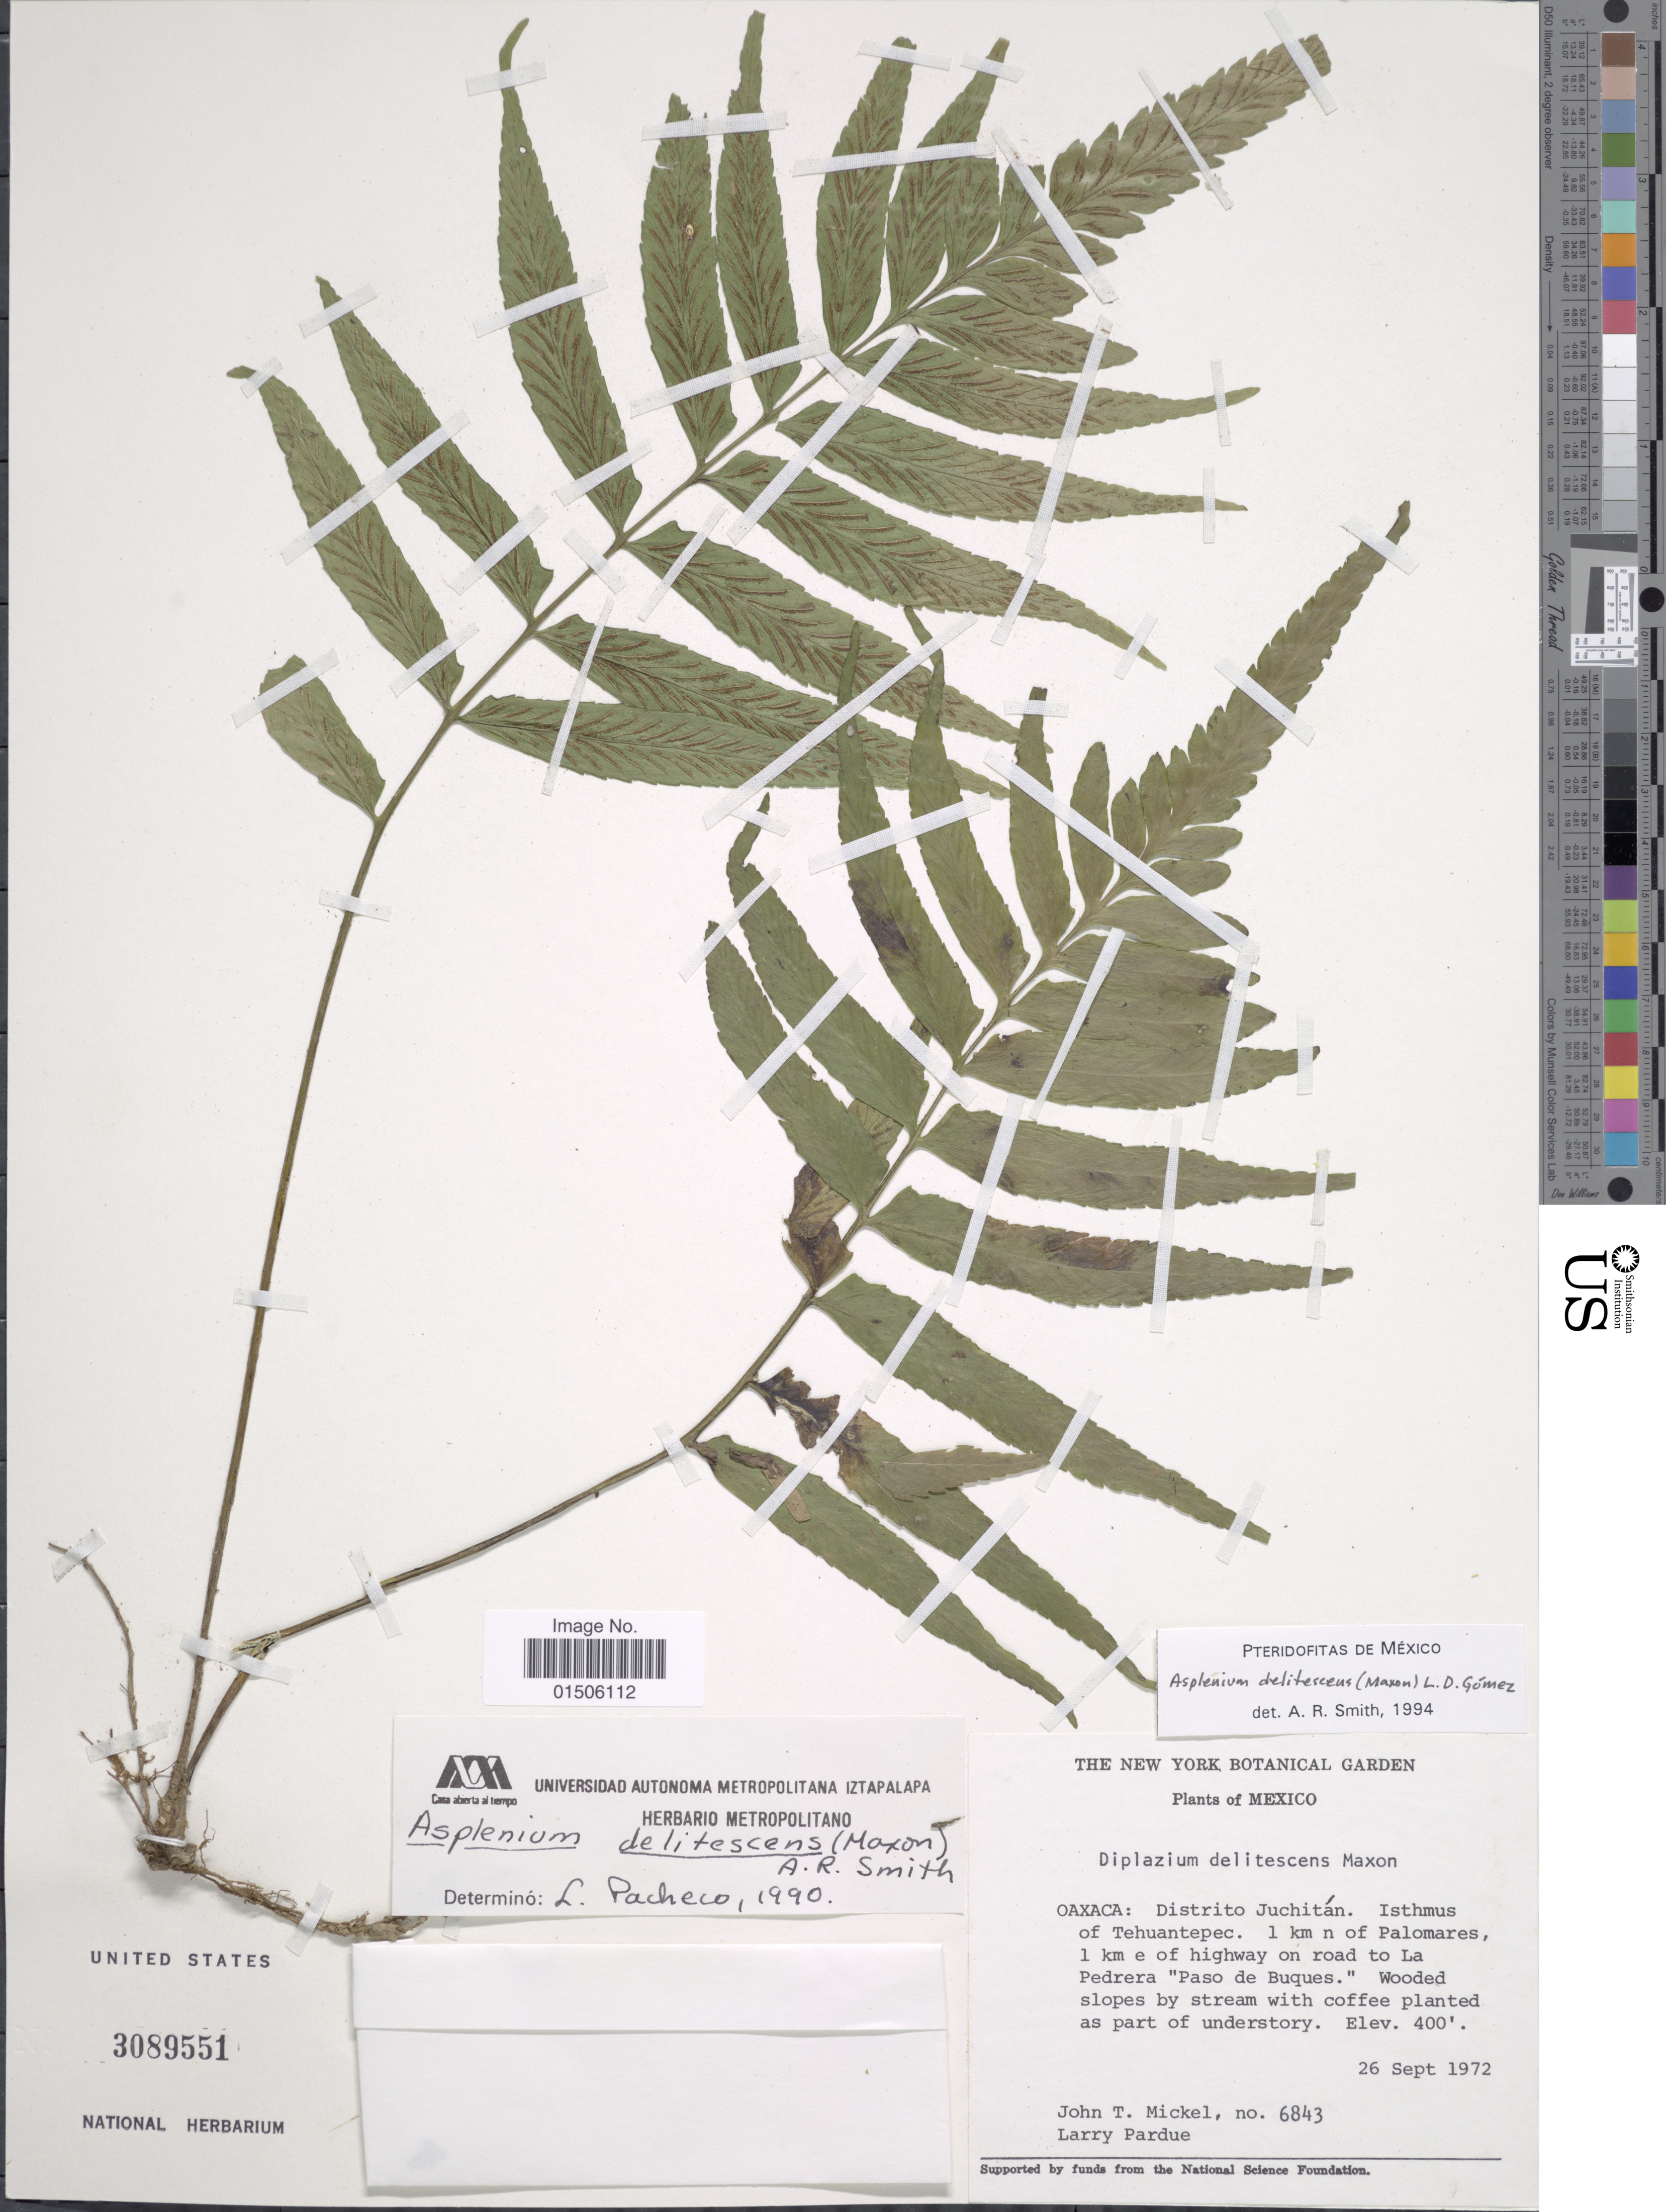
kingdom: Plantae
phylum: Tracheophyta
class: Polypodiopsida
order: Polypodiales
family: Aspleniaceae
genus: Asplenium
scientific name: Asplenium delitescens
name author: (Maxon) L.D. Gómez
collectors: J. T. Mickel & L. Pardue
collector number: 6843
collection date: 1972-09-26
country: Mexico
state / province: Oaxaca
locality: Distrito Juchitán. Isthmus of Tehuantepec. 1 km n of Palomares, 1 km e of highway on road to La Pedrera 'Paso de Buques'. Wooded slopes by stream with coffee planted as part of understory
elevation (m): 122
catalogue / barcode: US 3089551